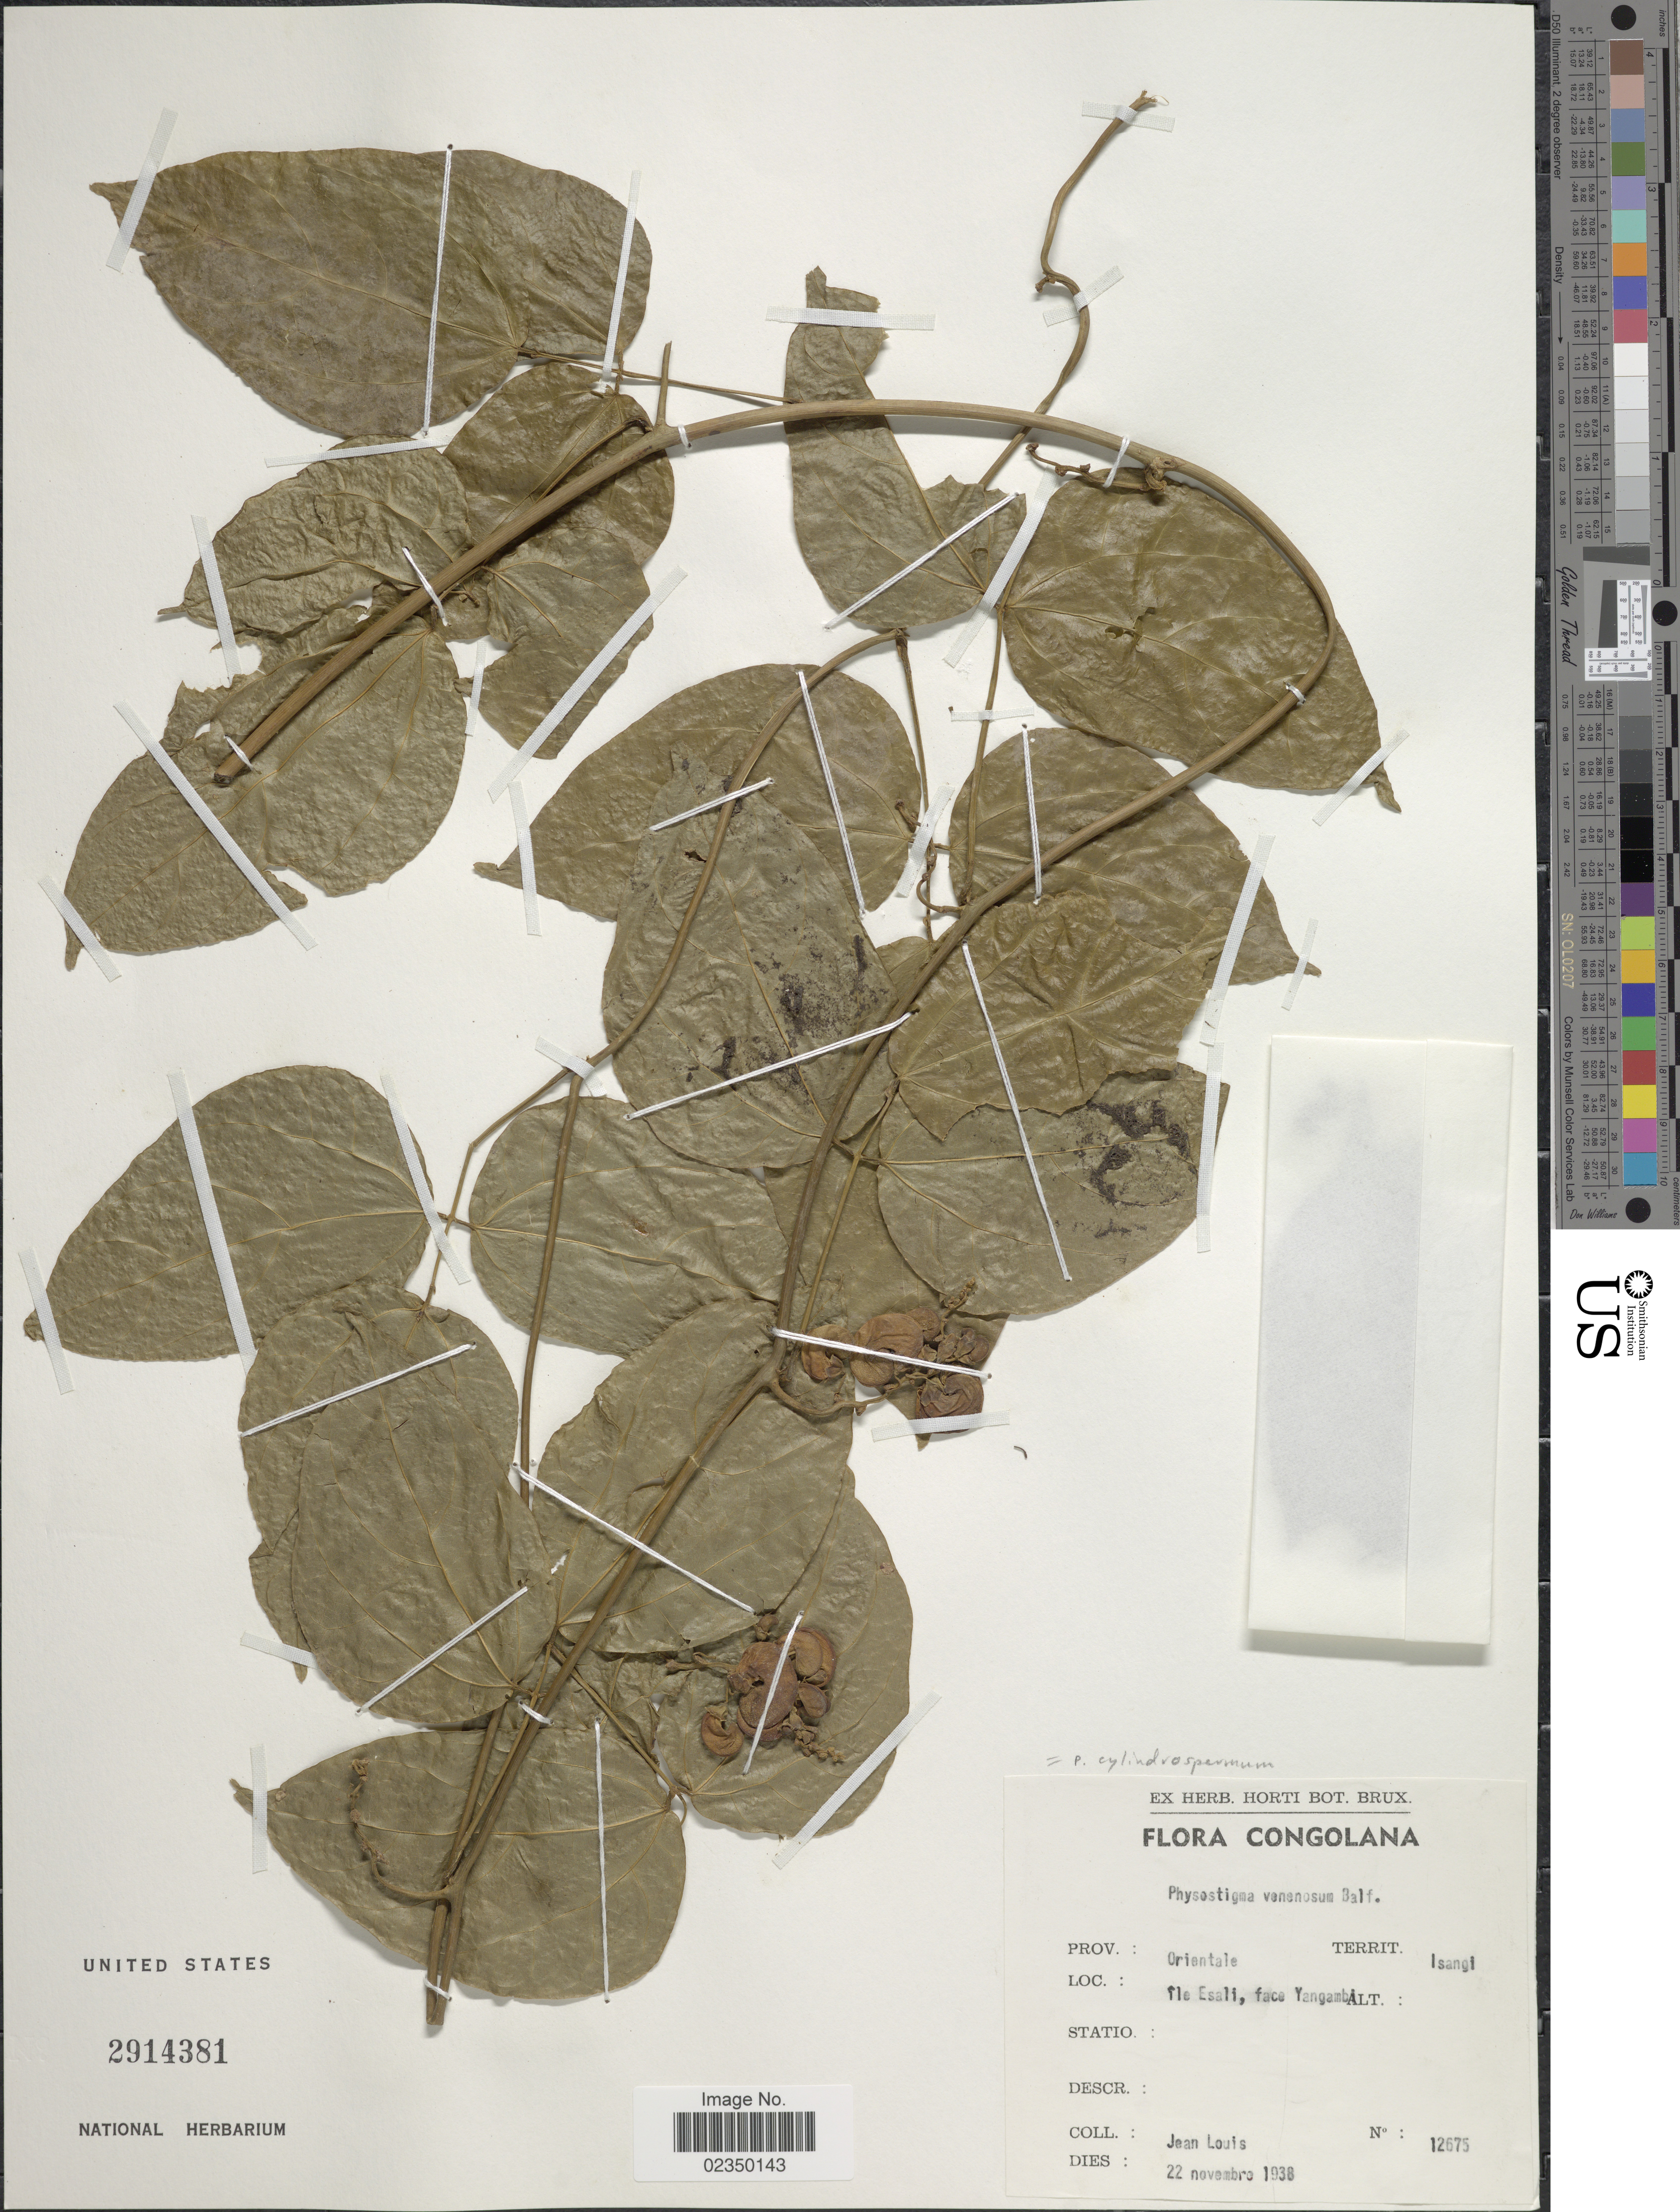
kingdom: Plantae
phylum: Tracheophyta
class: Magnoliopsida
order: Fabales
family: Fabaceae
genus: Physostigma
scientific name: Physostigma cylindrospermum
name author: E.M. Holmes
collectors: J. Louis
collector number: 12675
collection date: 1938-11-22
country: Congo, Democratic Republic of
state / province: Tshopo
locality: Congolana, Isangi, ile Esali, face Yangambi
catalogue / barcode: US 2914381